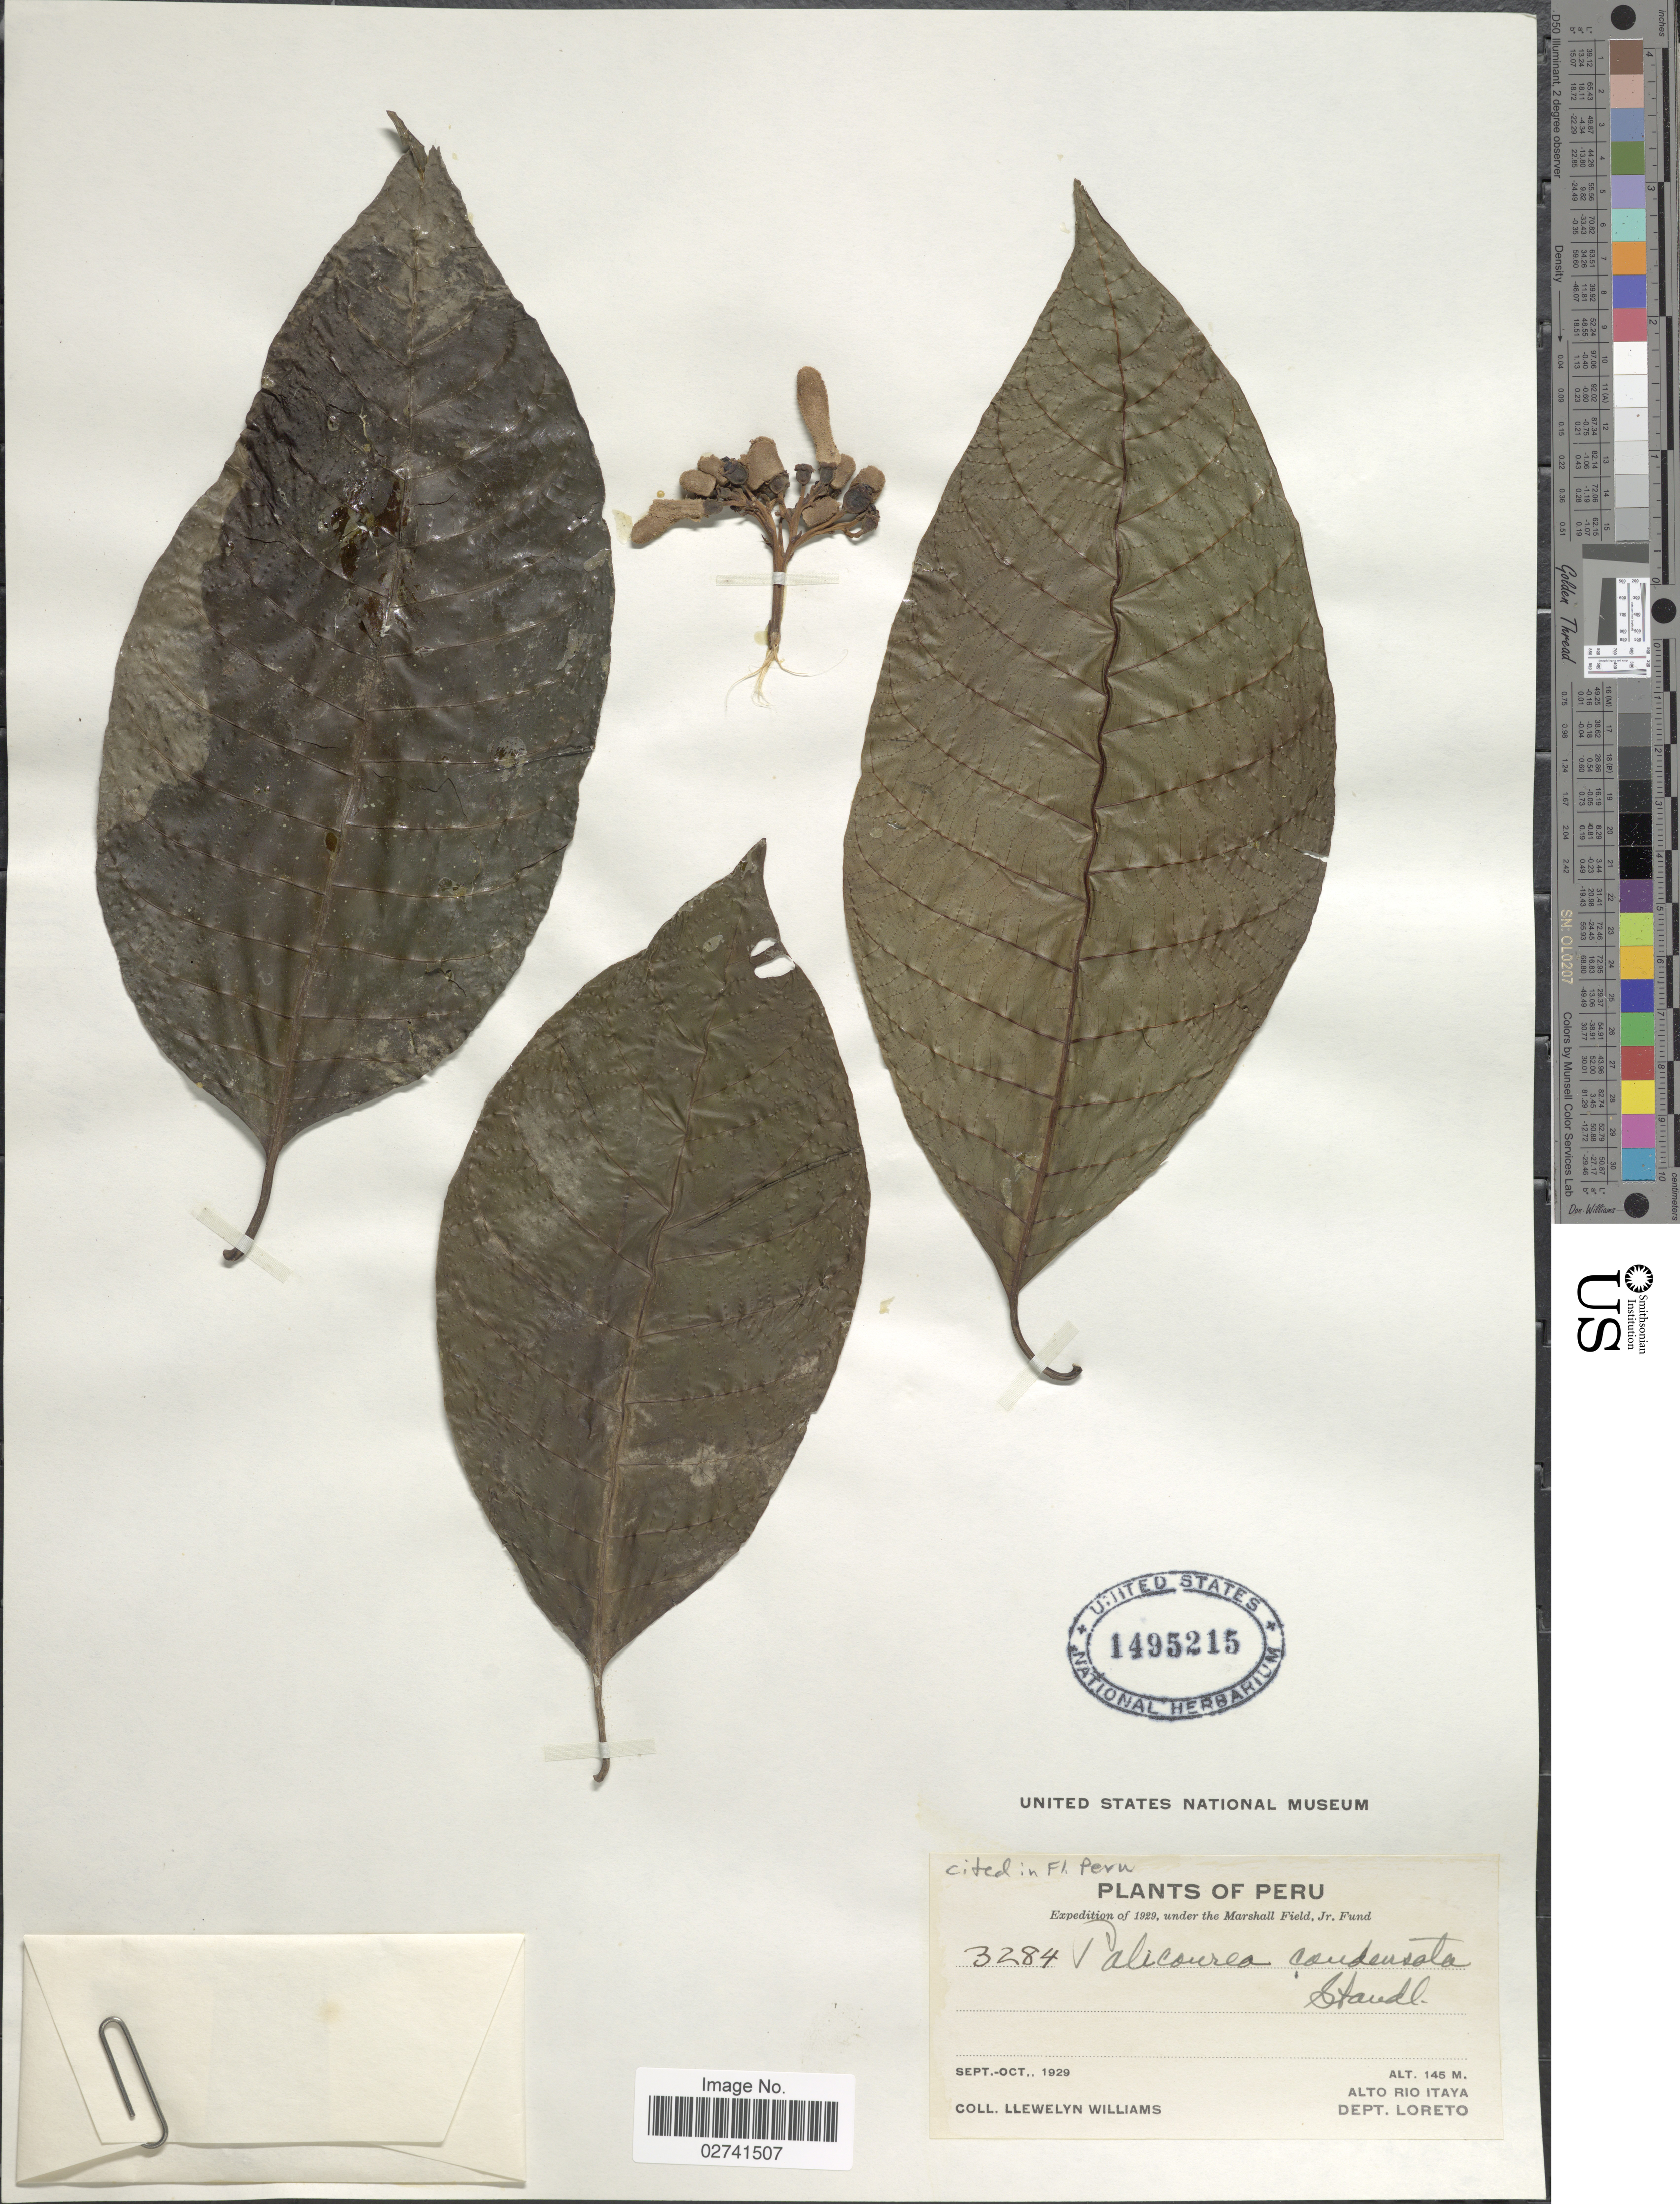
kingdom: Plantae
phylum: Tracheophyta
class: Magnoliopsida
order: Gentianales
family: Rubiaceae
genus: Palicourea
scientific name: Palicourea lasiantha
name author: Krause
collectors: Ll. Williams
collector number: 3284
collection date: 1929-09/1929-10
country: Peru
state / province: Loreto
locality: Alto Rio Itaya, Dept. Loreto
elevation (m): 145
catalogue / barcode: US 1495215